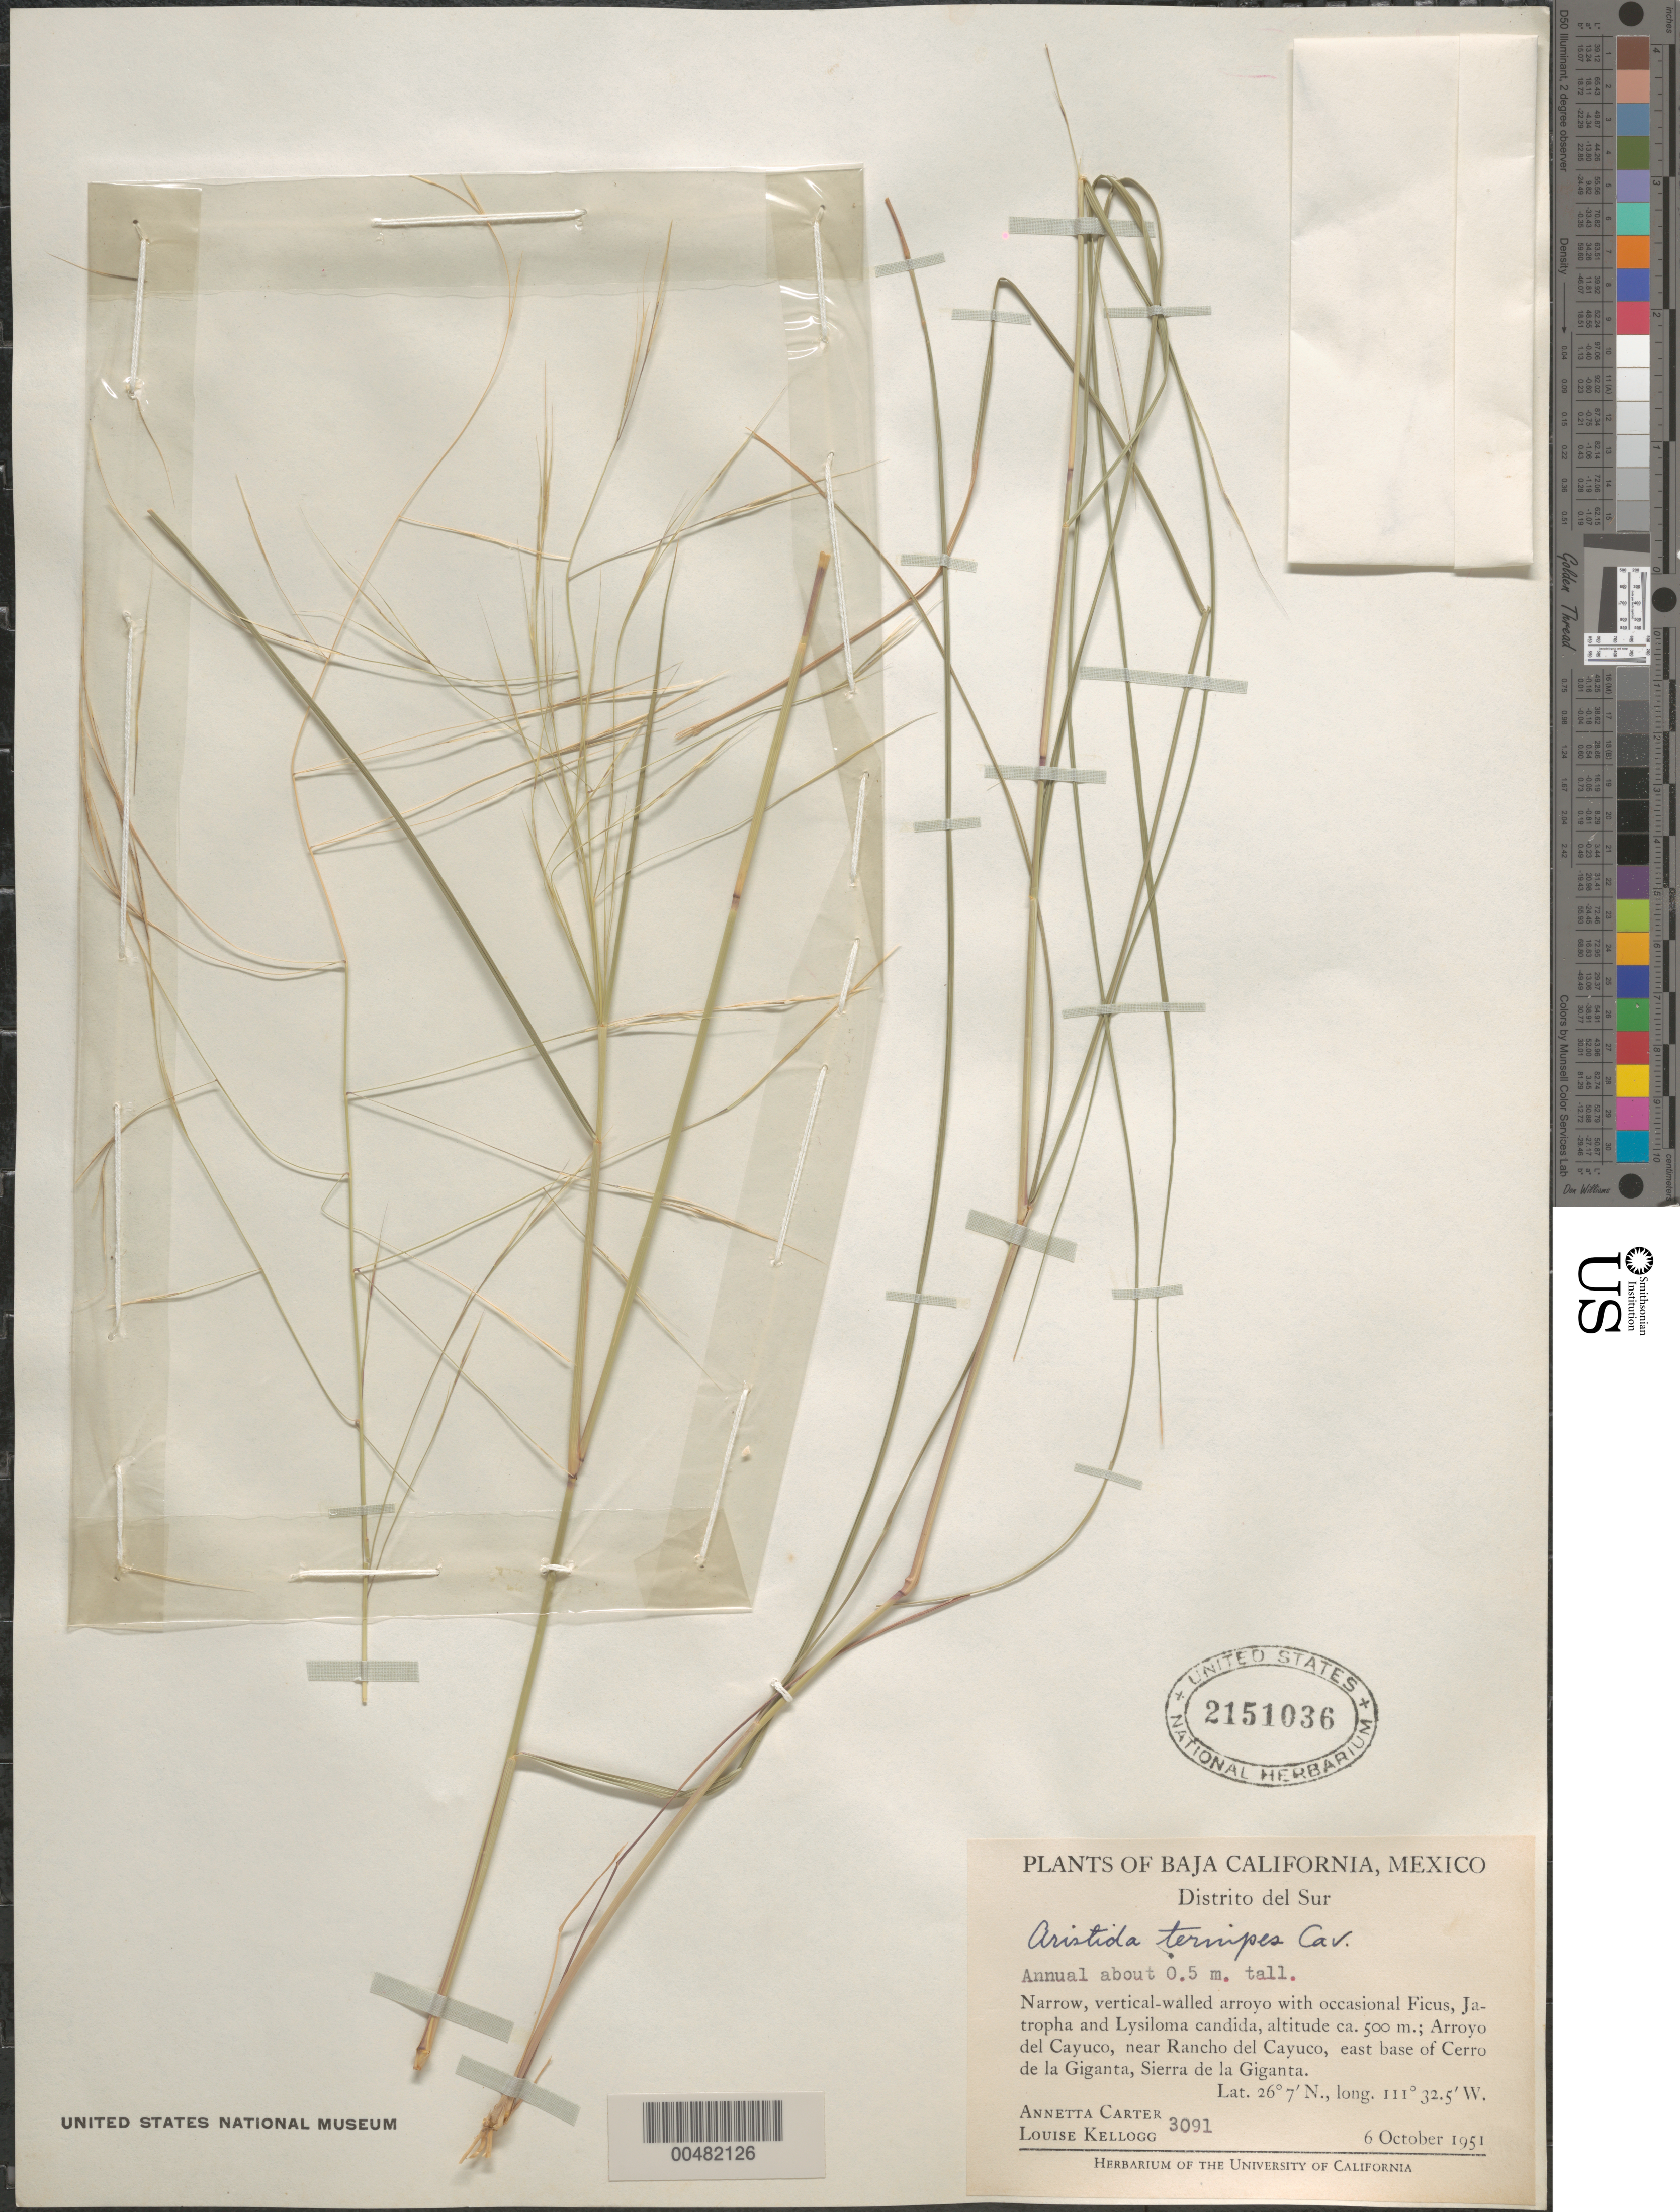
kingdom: Plantae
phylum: Tracheophyta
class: Liliopsida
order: Poales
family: Poaceae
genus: Aristida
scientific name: Aristida ternipes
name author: Cav.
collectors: A. M. Carter & L. Kellogg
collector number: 3091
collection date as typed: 6 Oct 1951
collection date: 1951-10-06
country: Mexico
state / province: Baja California Sur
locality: Arroyo del Cayuco, near Rancho del Cayuco, E base of Cerro de la Giganta, Sierra de la Giganta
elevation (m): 500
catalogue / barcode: US 2151036